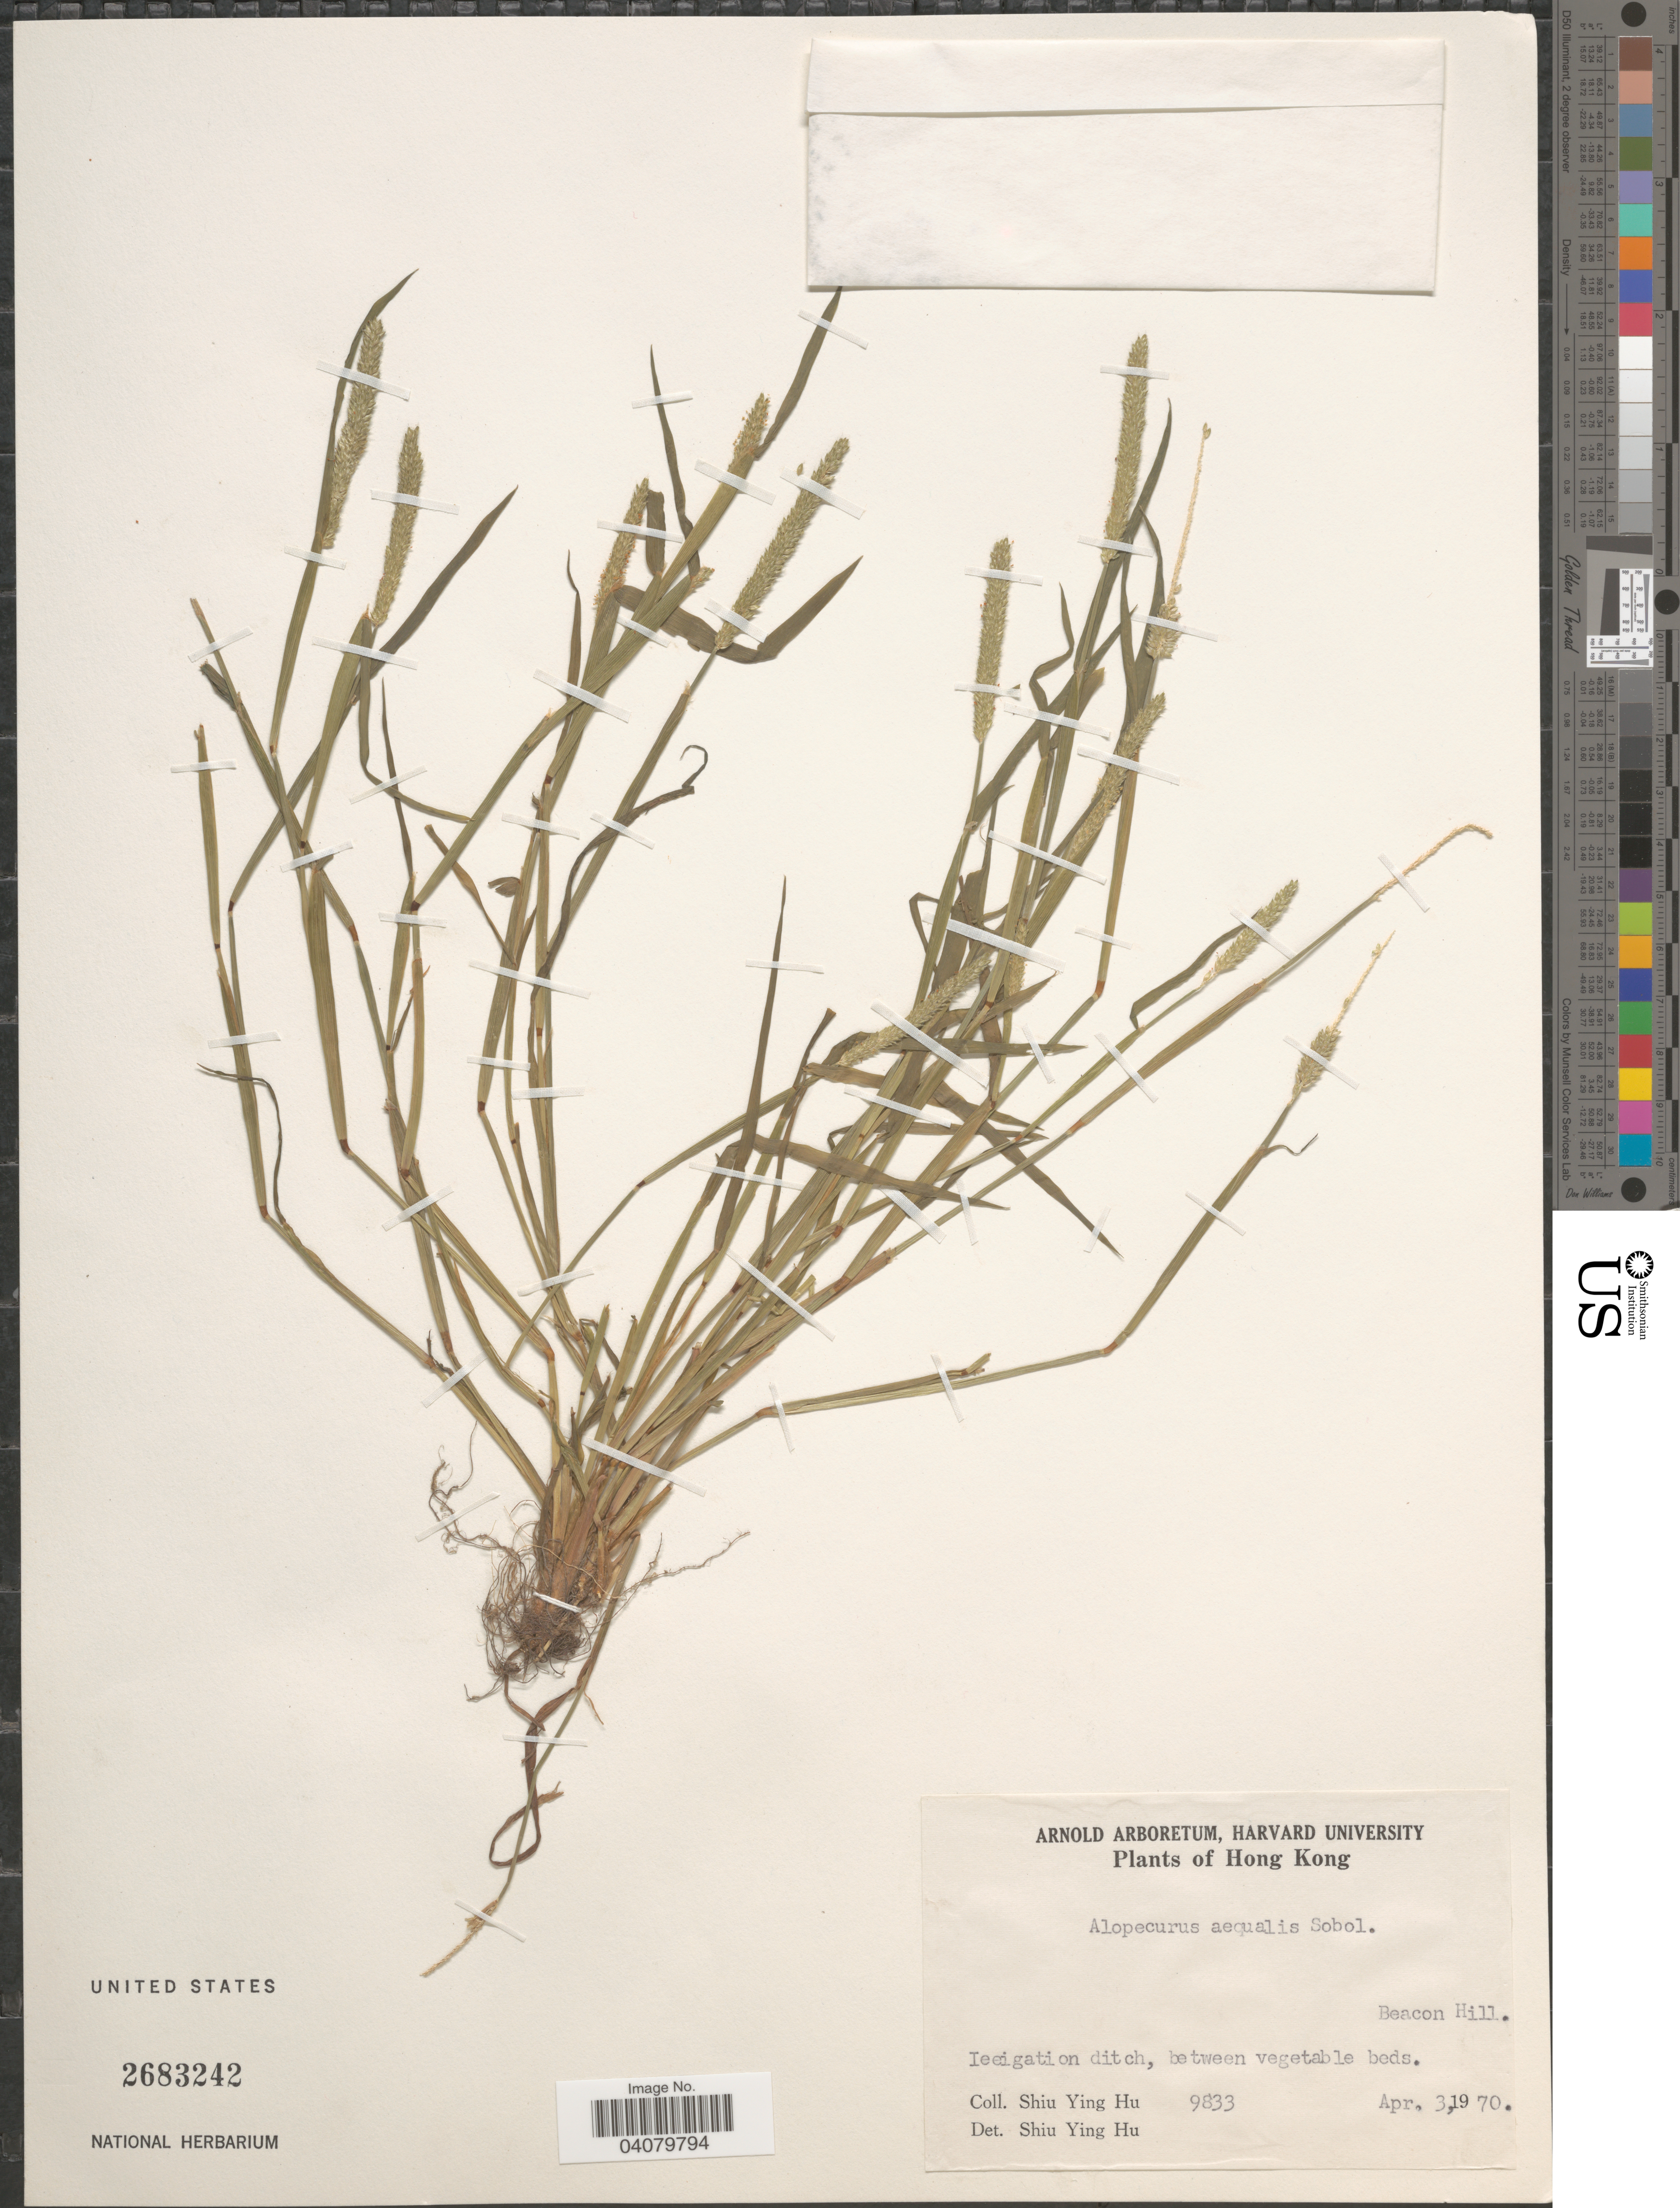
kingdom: Plantae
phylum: Tracheophyta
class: Liliopsida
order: Poales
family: Poaceae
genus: Alopecurus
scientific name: Alopecurus aequalis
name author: Sobol.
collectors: S. Y. Hu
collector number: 9833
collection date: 1970-04-03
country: China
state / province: Hong Kong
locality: Beacon Hill.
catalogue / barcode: US 2683242